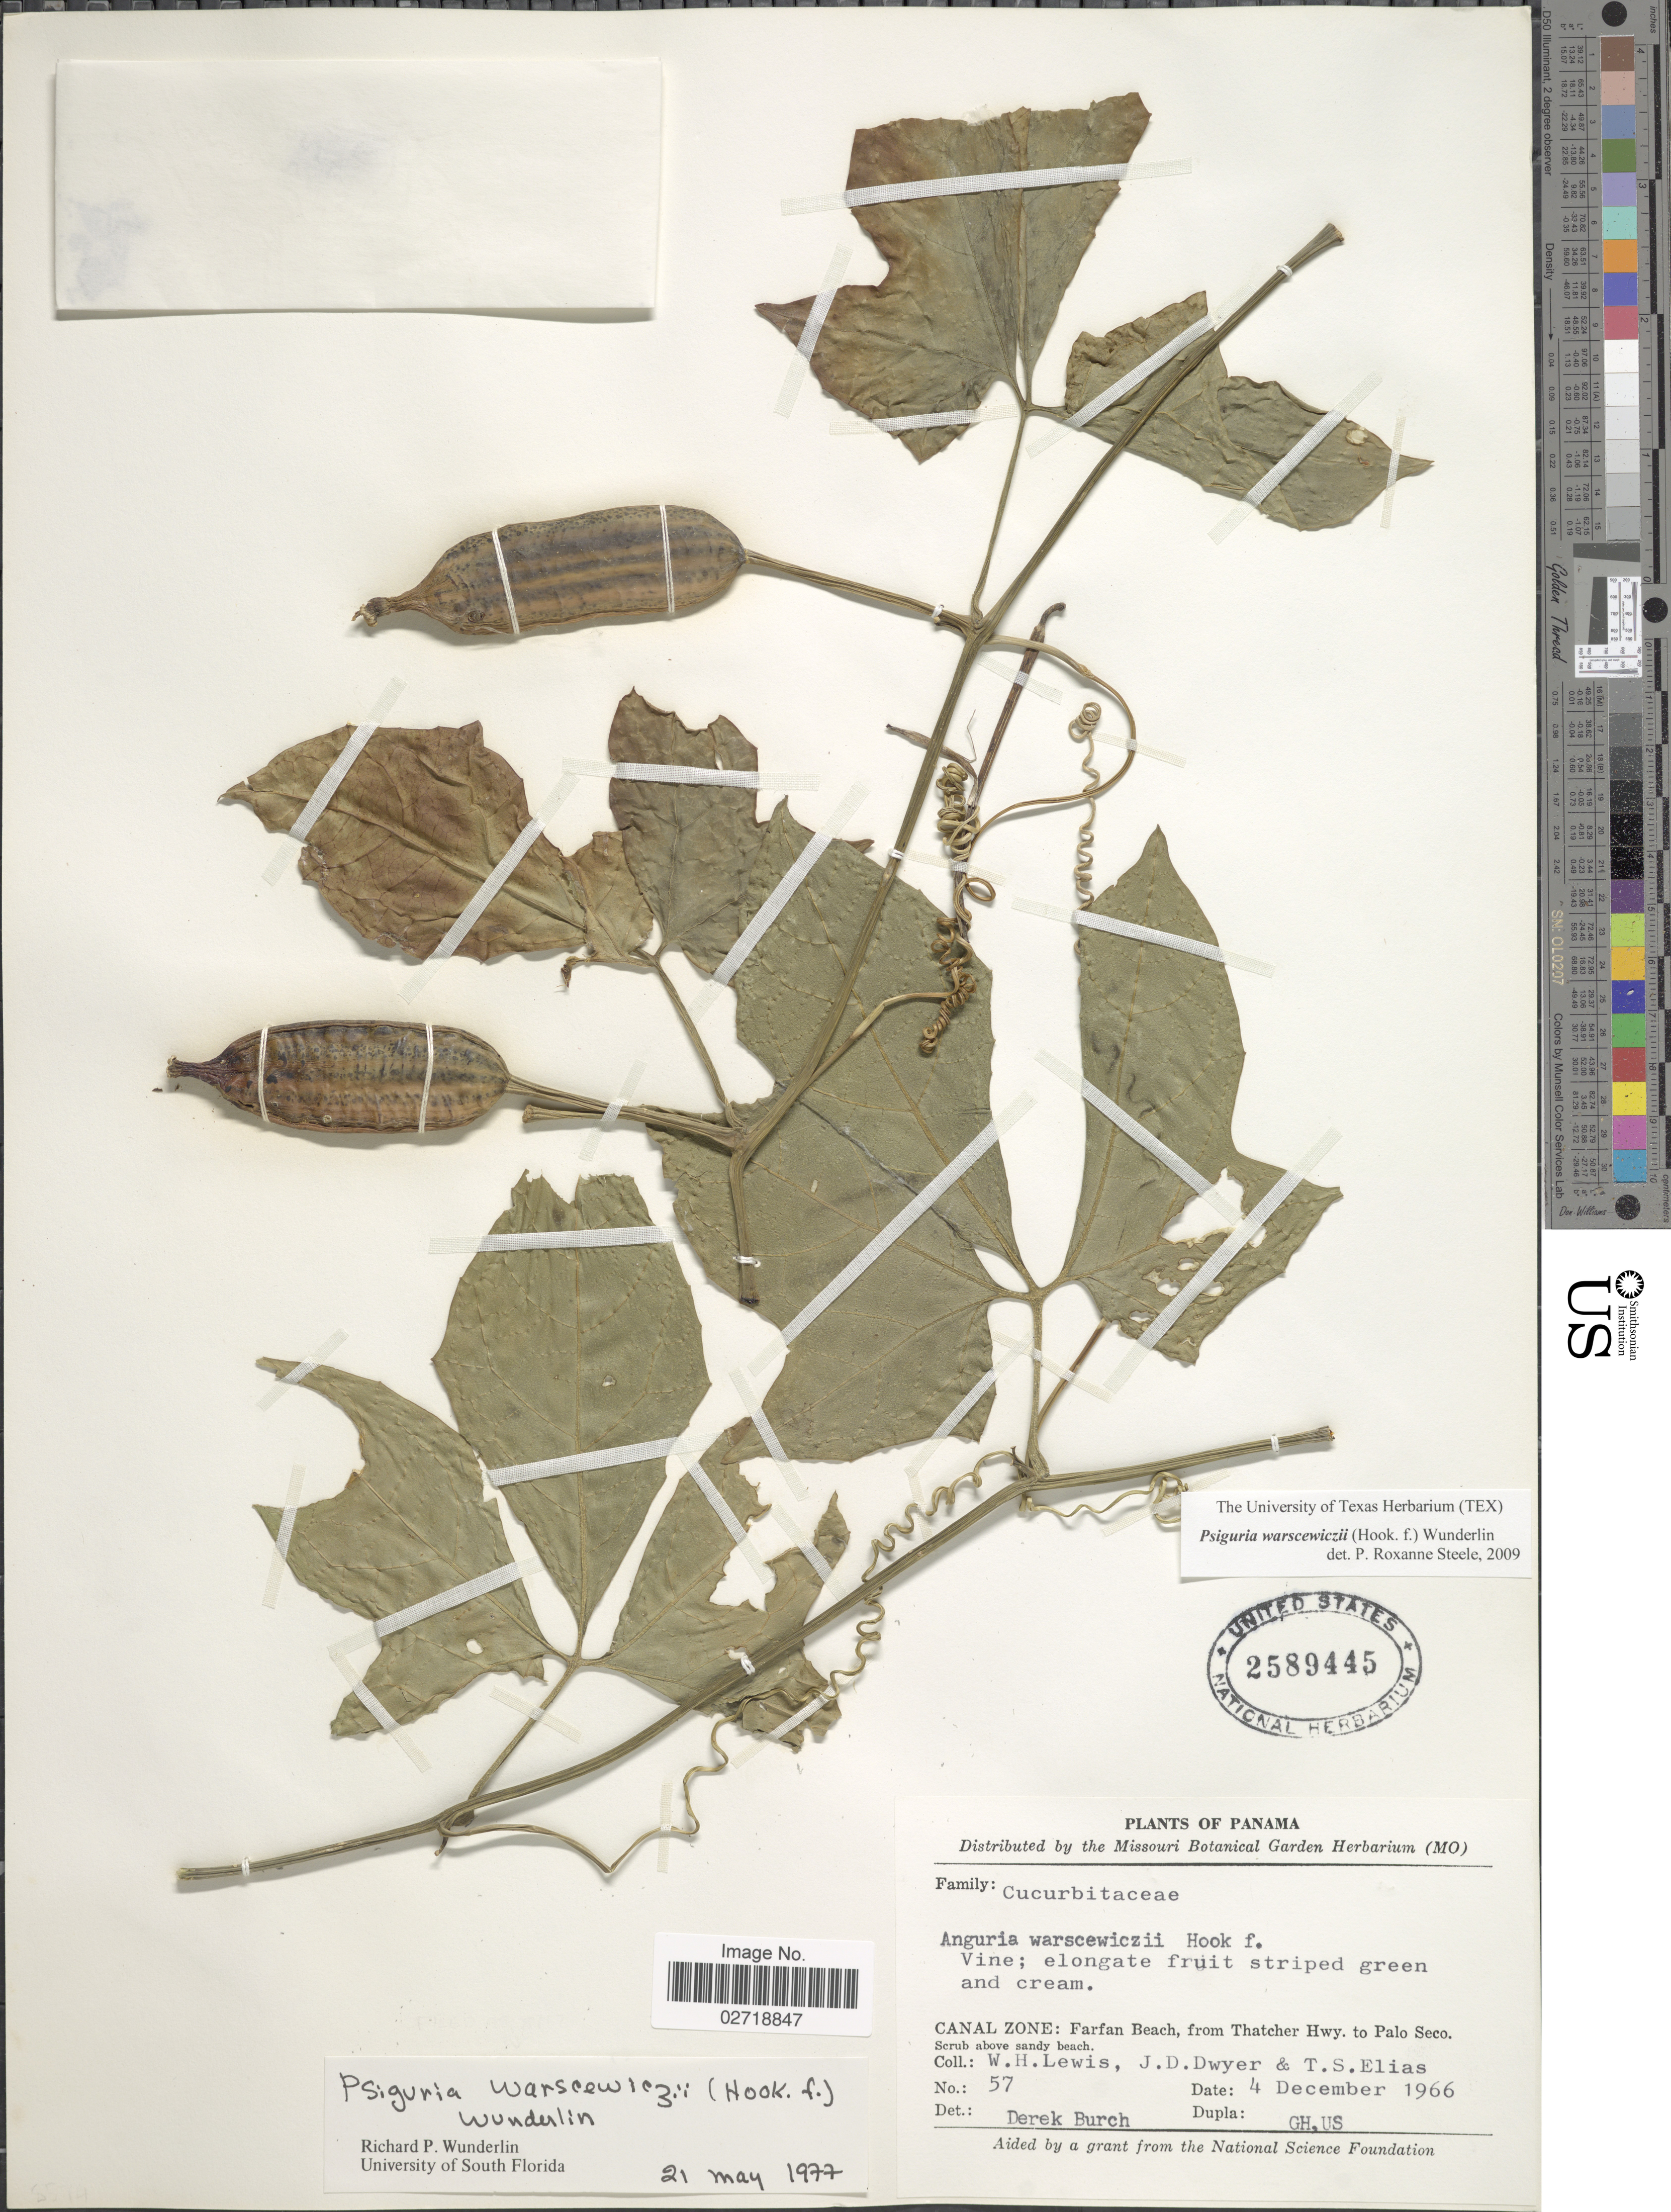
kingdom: Plantae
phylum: Tracheophyta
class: Magnoliopsida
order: Cucurbitales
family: Cucurbitaceae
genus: Psiguria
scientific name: Psiguria warscewiczii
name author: (Hook. f.) Wunderlin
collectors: W. H. Lewis, J. D. Dwyer & T. S. Elias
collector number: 57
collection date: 1966-12-04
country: Panama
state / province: Colón / Panamá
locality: Canal Zone: Farfan Beach, from Thatcher Hwy. to Palo Seco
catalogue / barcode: US 2589445